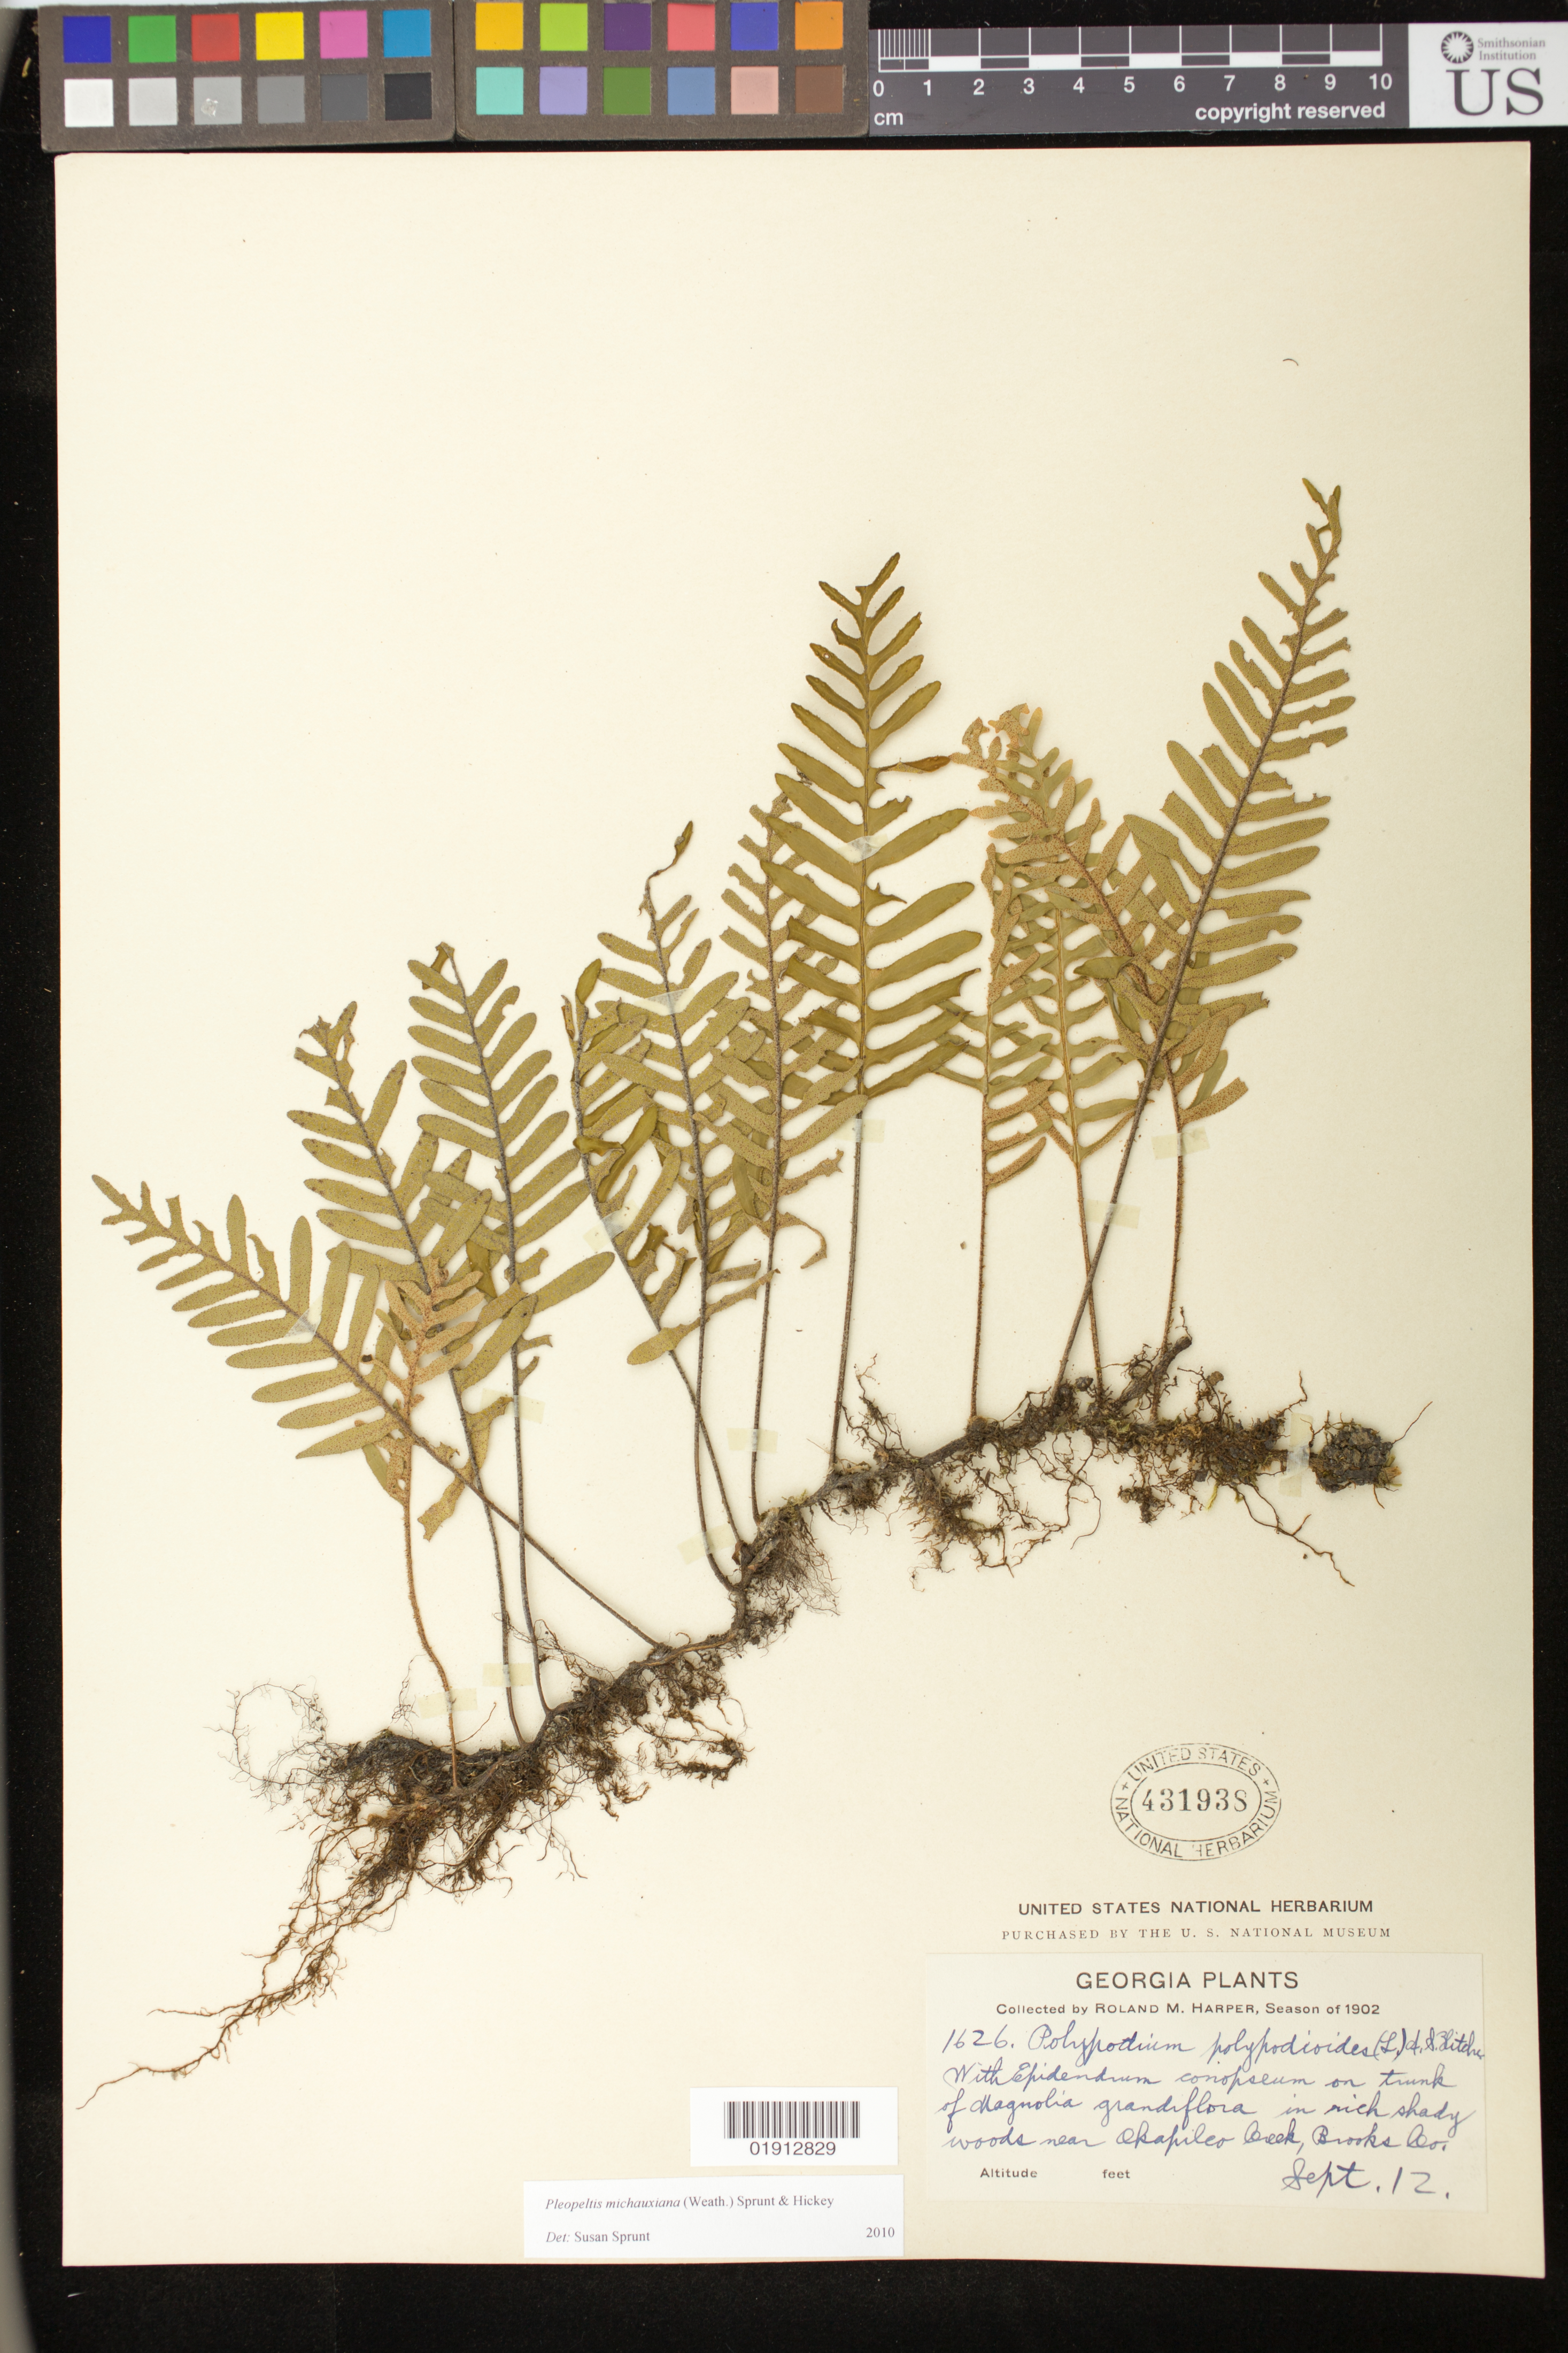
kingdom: Plantae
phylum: Tracheophyta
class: Polypodiopsida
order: Polypodiales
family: Polypodiaceae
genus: Pleopeltis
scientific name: Pleopeltis michauxiana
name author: (Weath.) Hickey & Sprunt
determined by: Sprunt, S. V.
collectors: R. M. Harper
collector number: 1626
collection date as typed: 12 Sept 1902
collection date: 1902-09-12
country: United States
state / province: Georgia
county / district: Brooks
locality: Near Okapilco Creek.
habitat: On trunk of Magnolia grandiflora in rich shady woods.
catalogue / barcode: US 431938